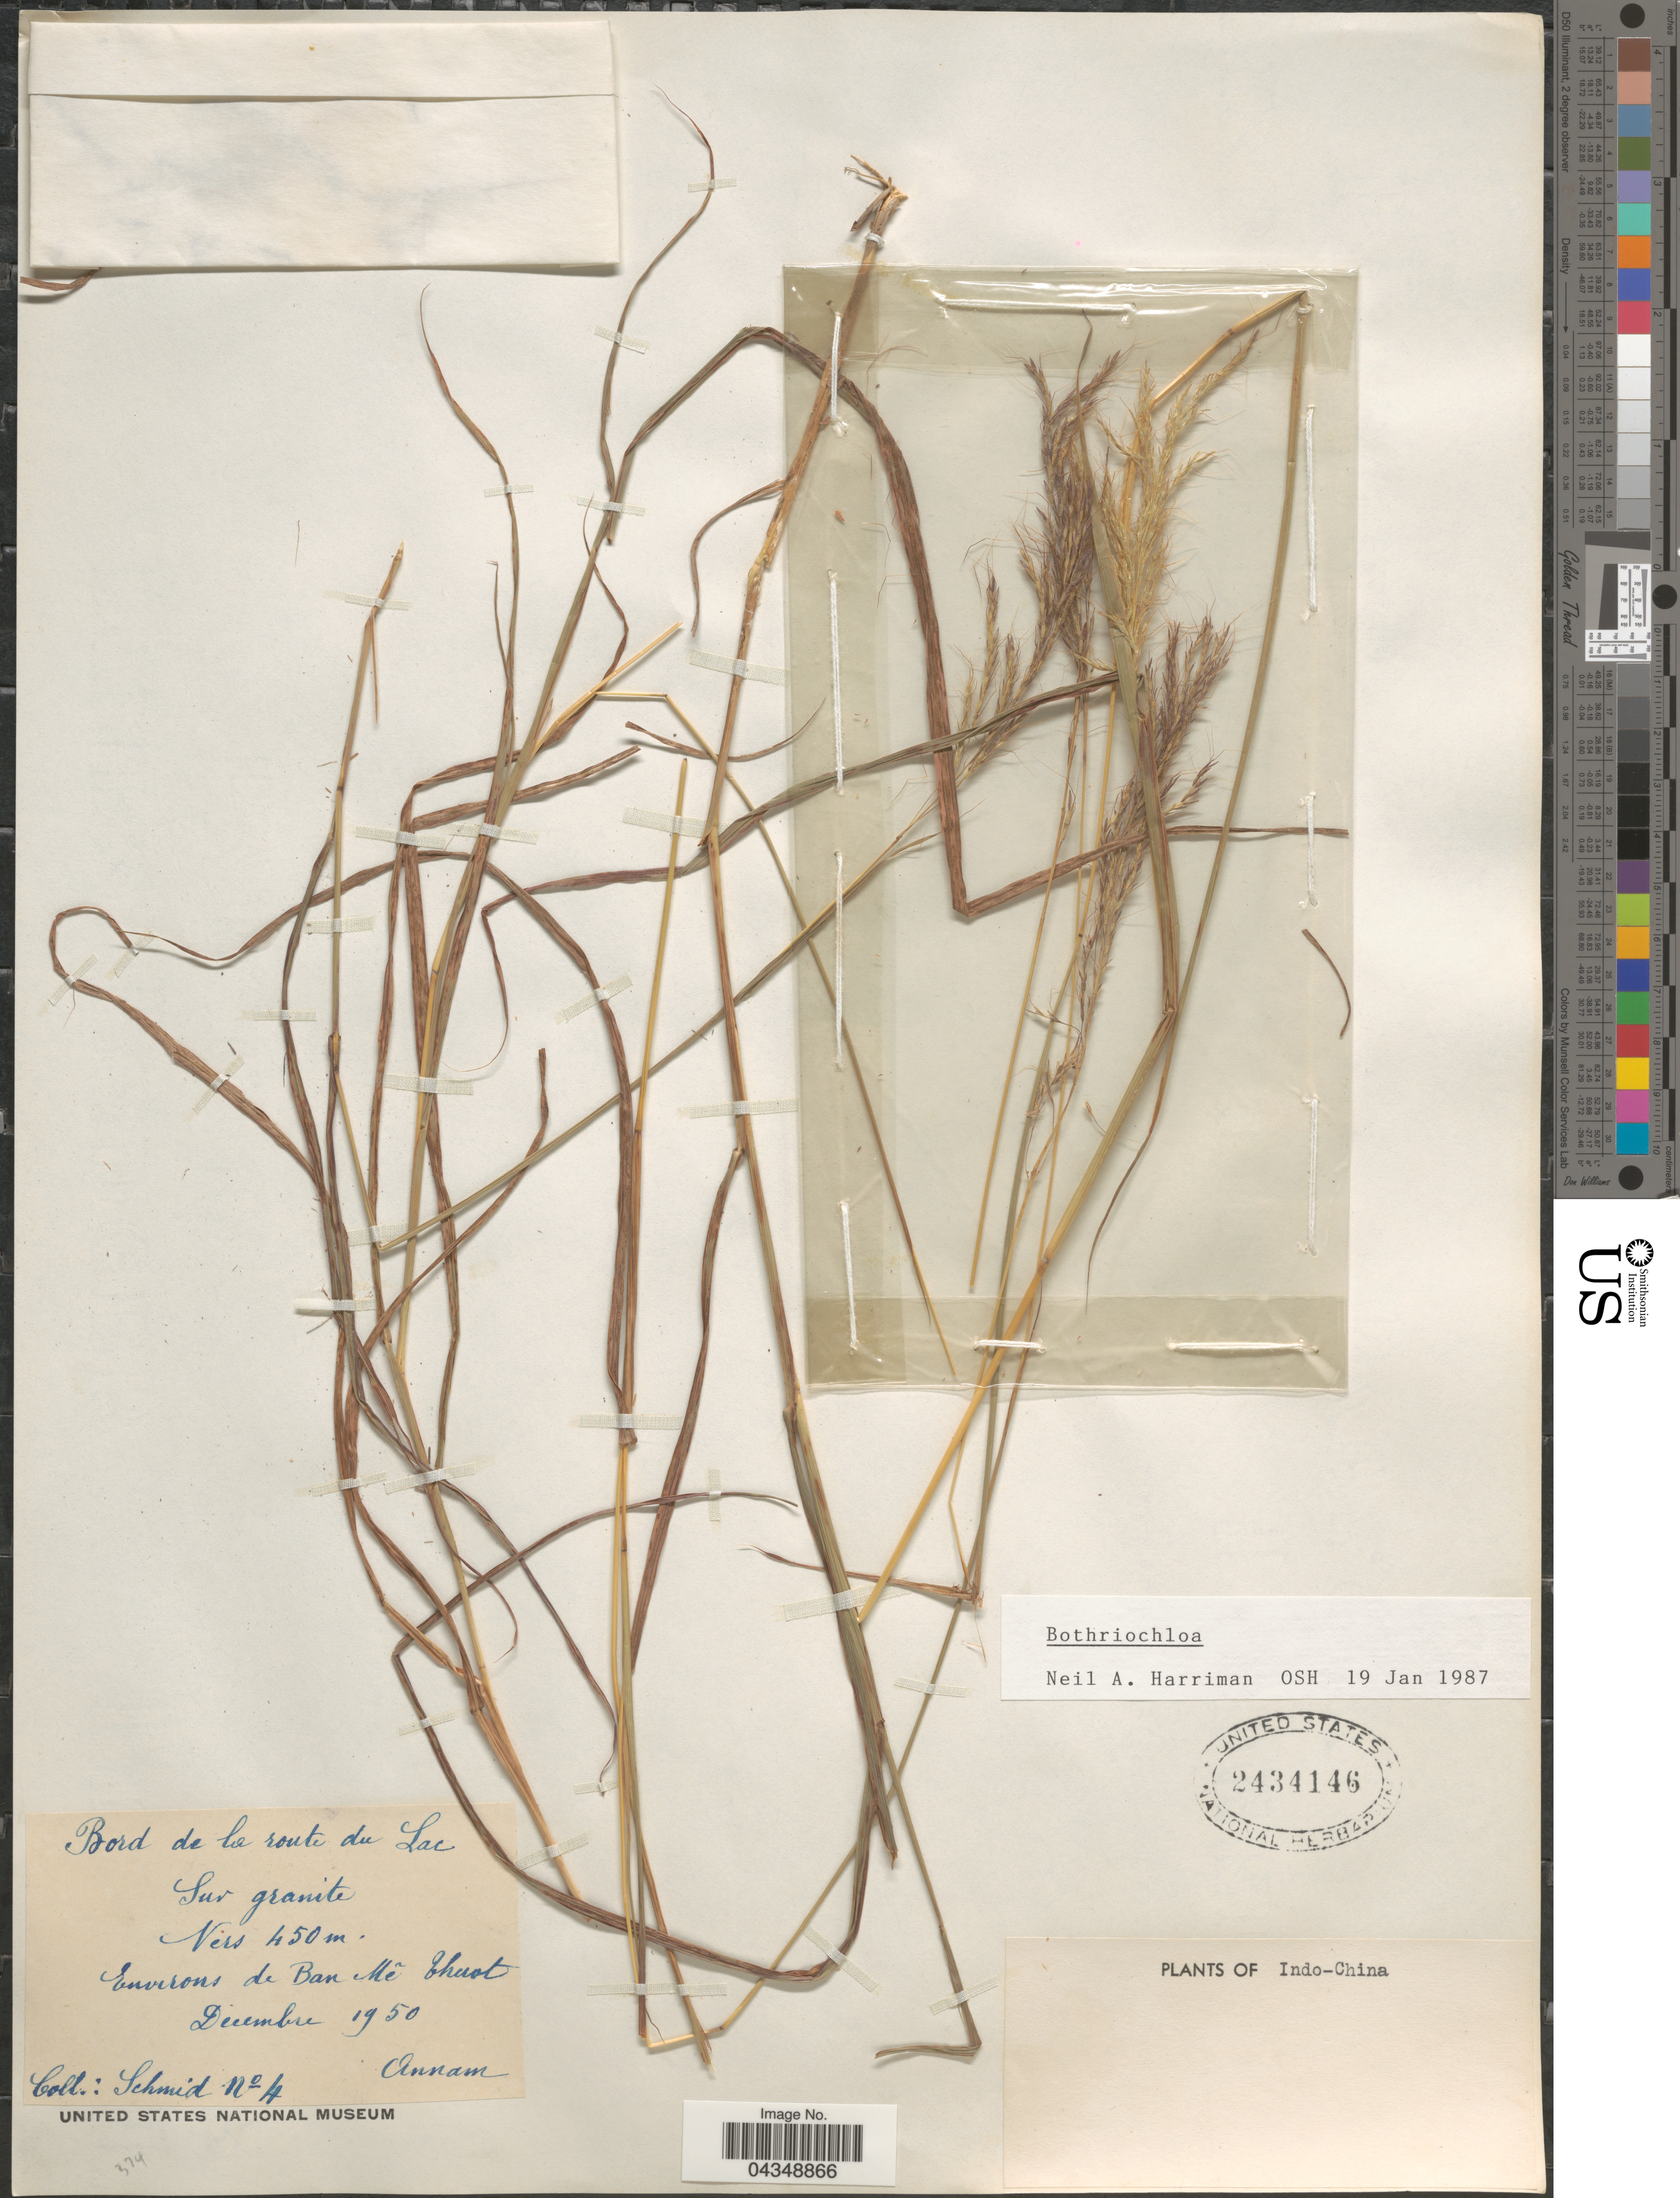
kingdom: Plantae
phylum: Tracheophyta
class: Liliopsida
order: Poales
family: Poaceae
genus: Bothriochloa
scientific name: Bothriochloa sp.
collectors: Schmid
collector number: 4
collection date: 1950-12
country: Vietnam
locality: Bord de la route du Lac. Sur granite. Environs de Ban Mê Thuot. Annam. Indo-China.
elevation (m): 450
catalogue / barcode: US 2434146